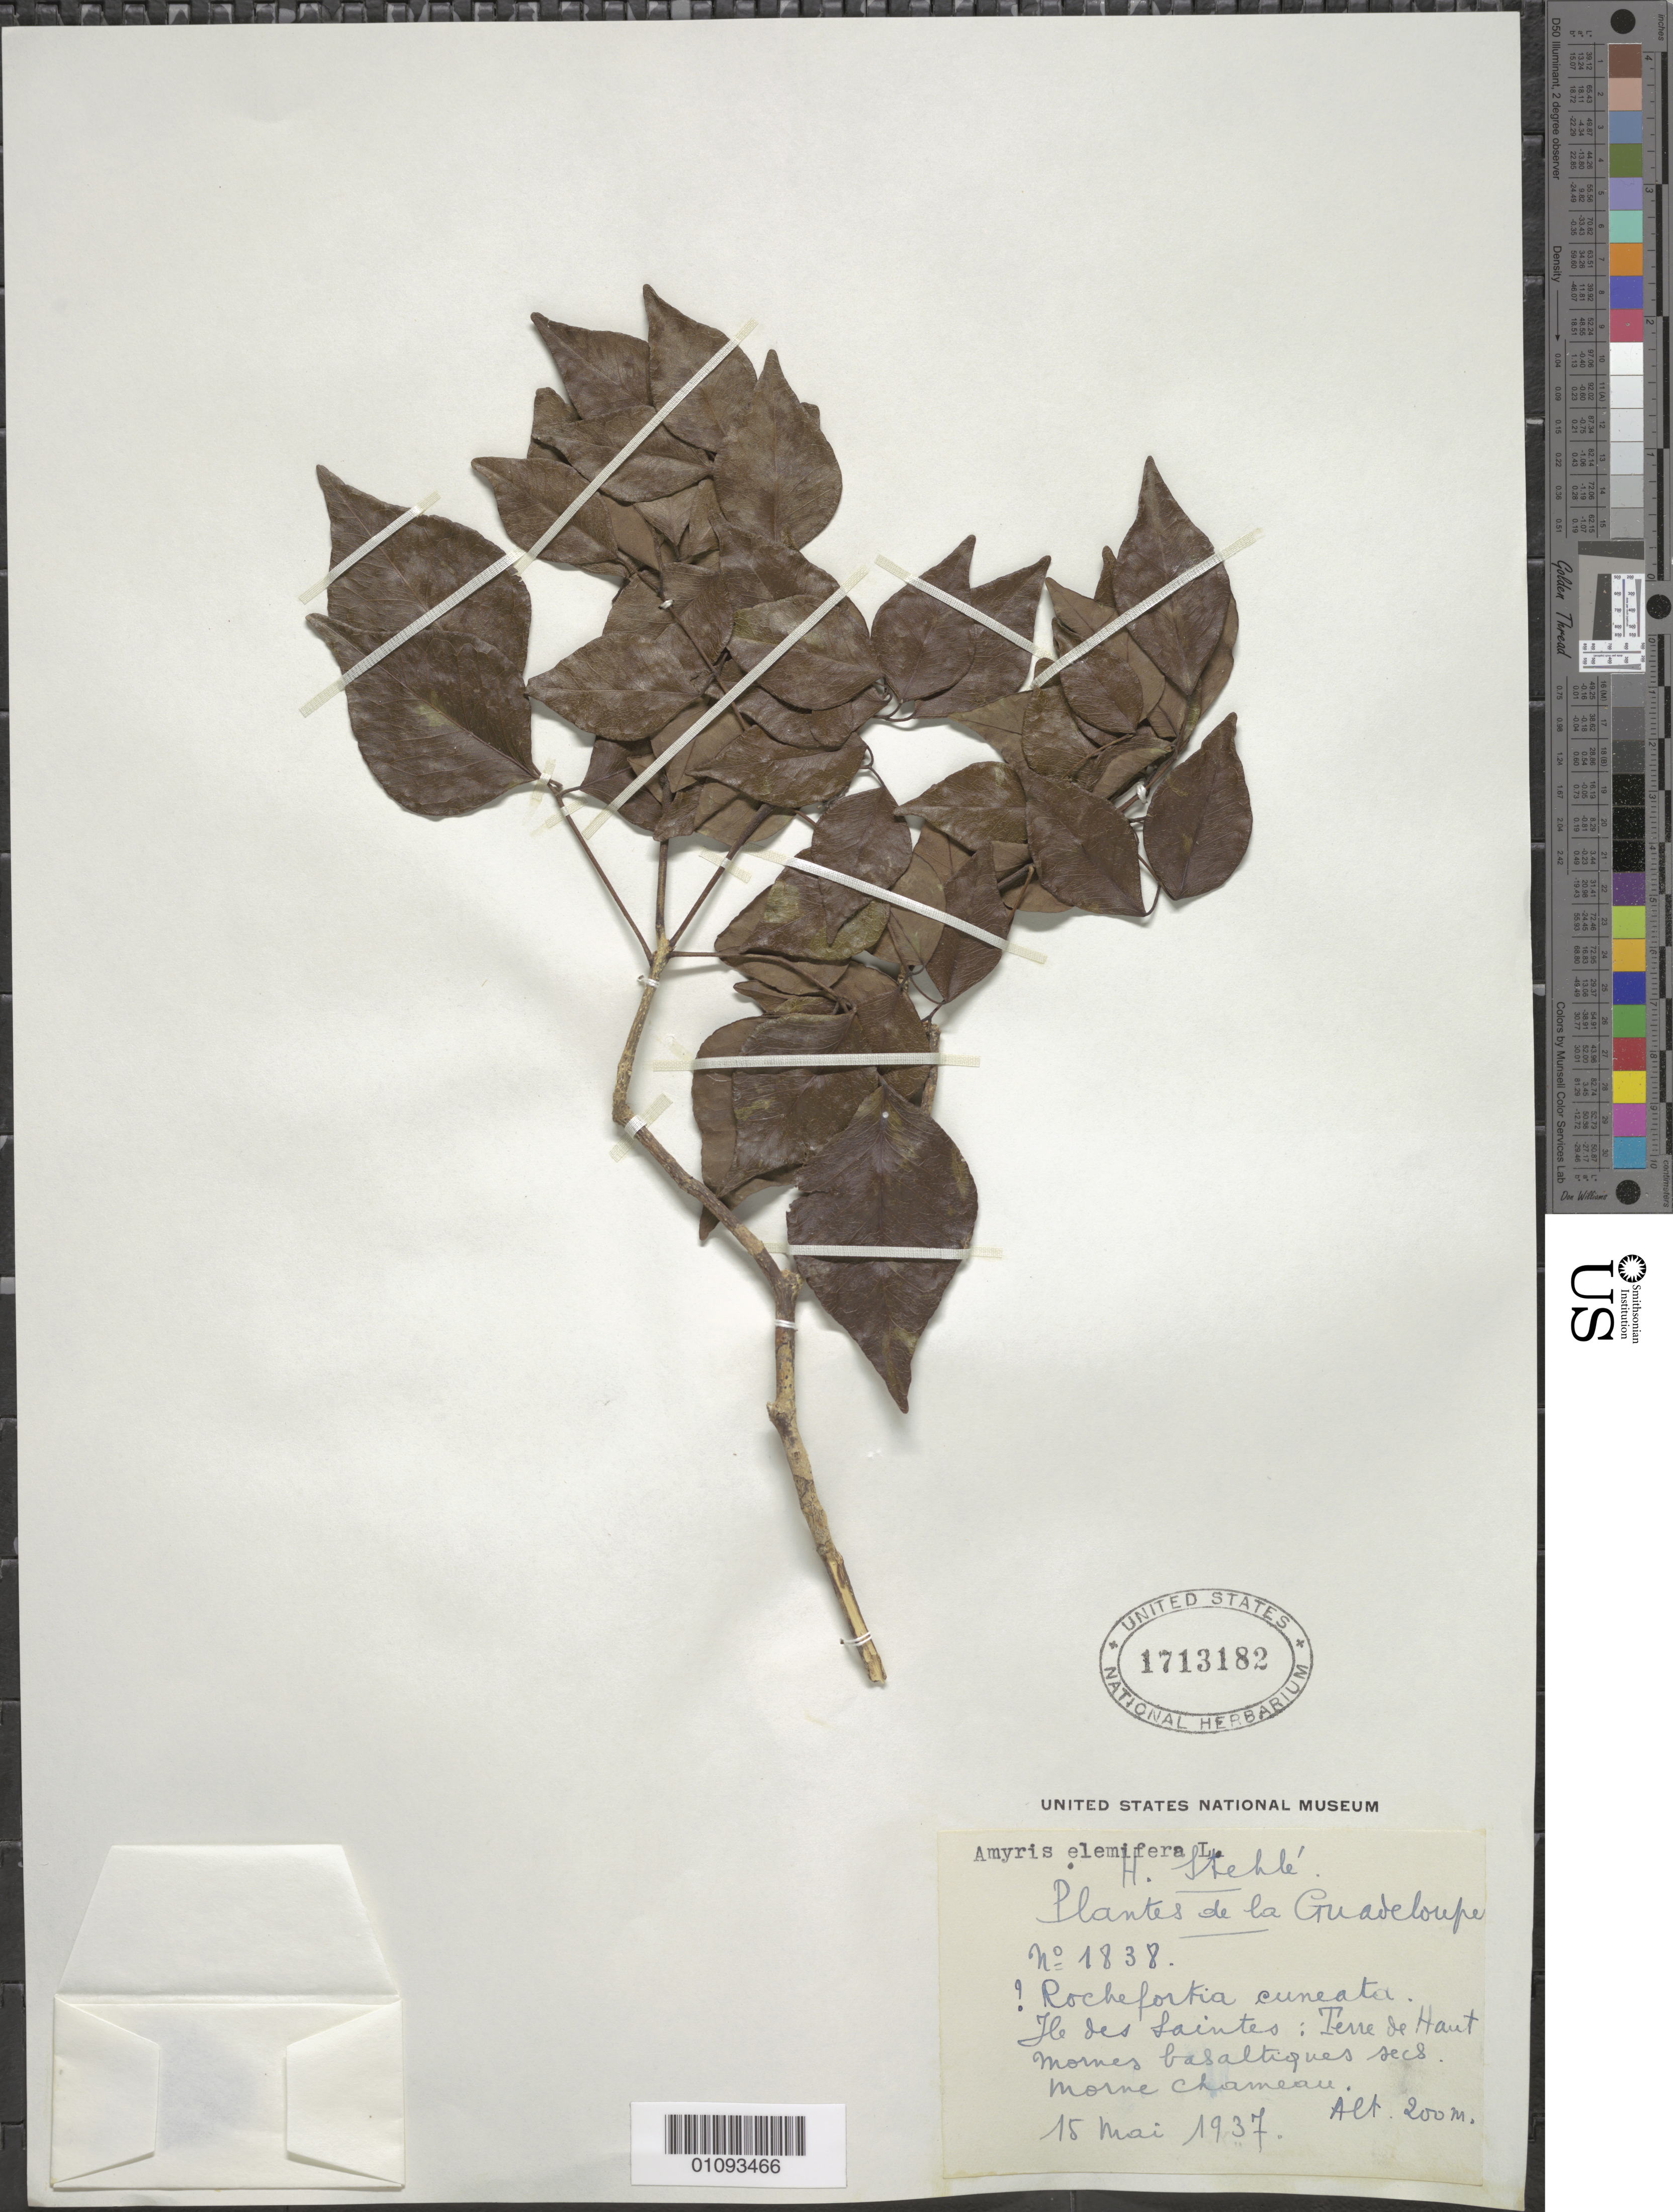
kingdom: Plantae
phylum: Tracheophyta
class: Magnoliopsida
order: Sapindales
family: Rutaceae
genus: Amyris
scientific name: Amyris elemifera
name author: L.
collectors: H. Stehlé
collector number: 1838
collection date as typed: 15 May 1937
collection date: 1937-05-15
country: Guadeloupe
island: Terre de Haut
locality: Terre de Haut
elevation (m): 200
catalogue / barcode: US 1713182